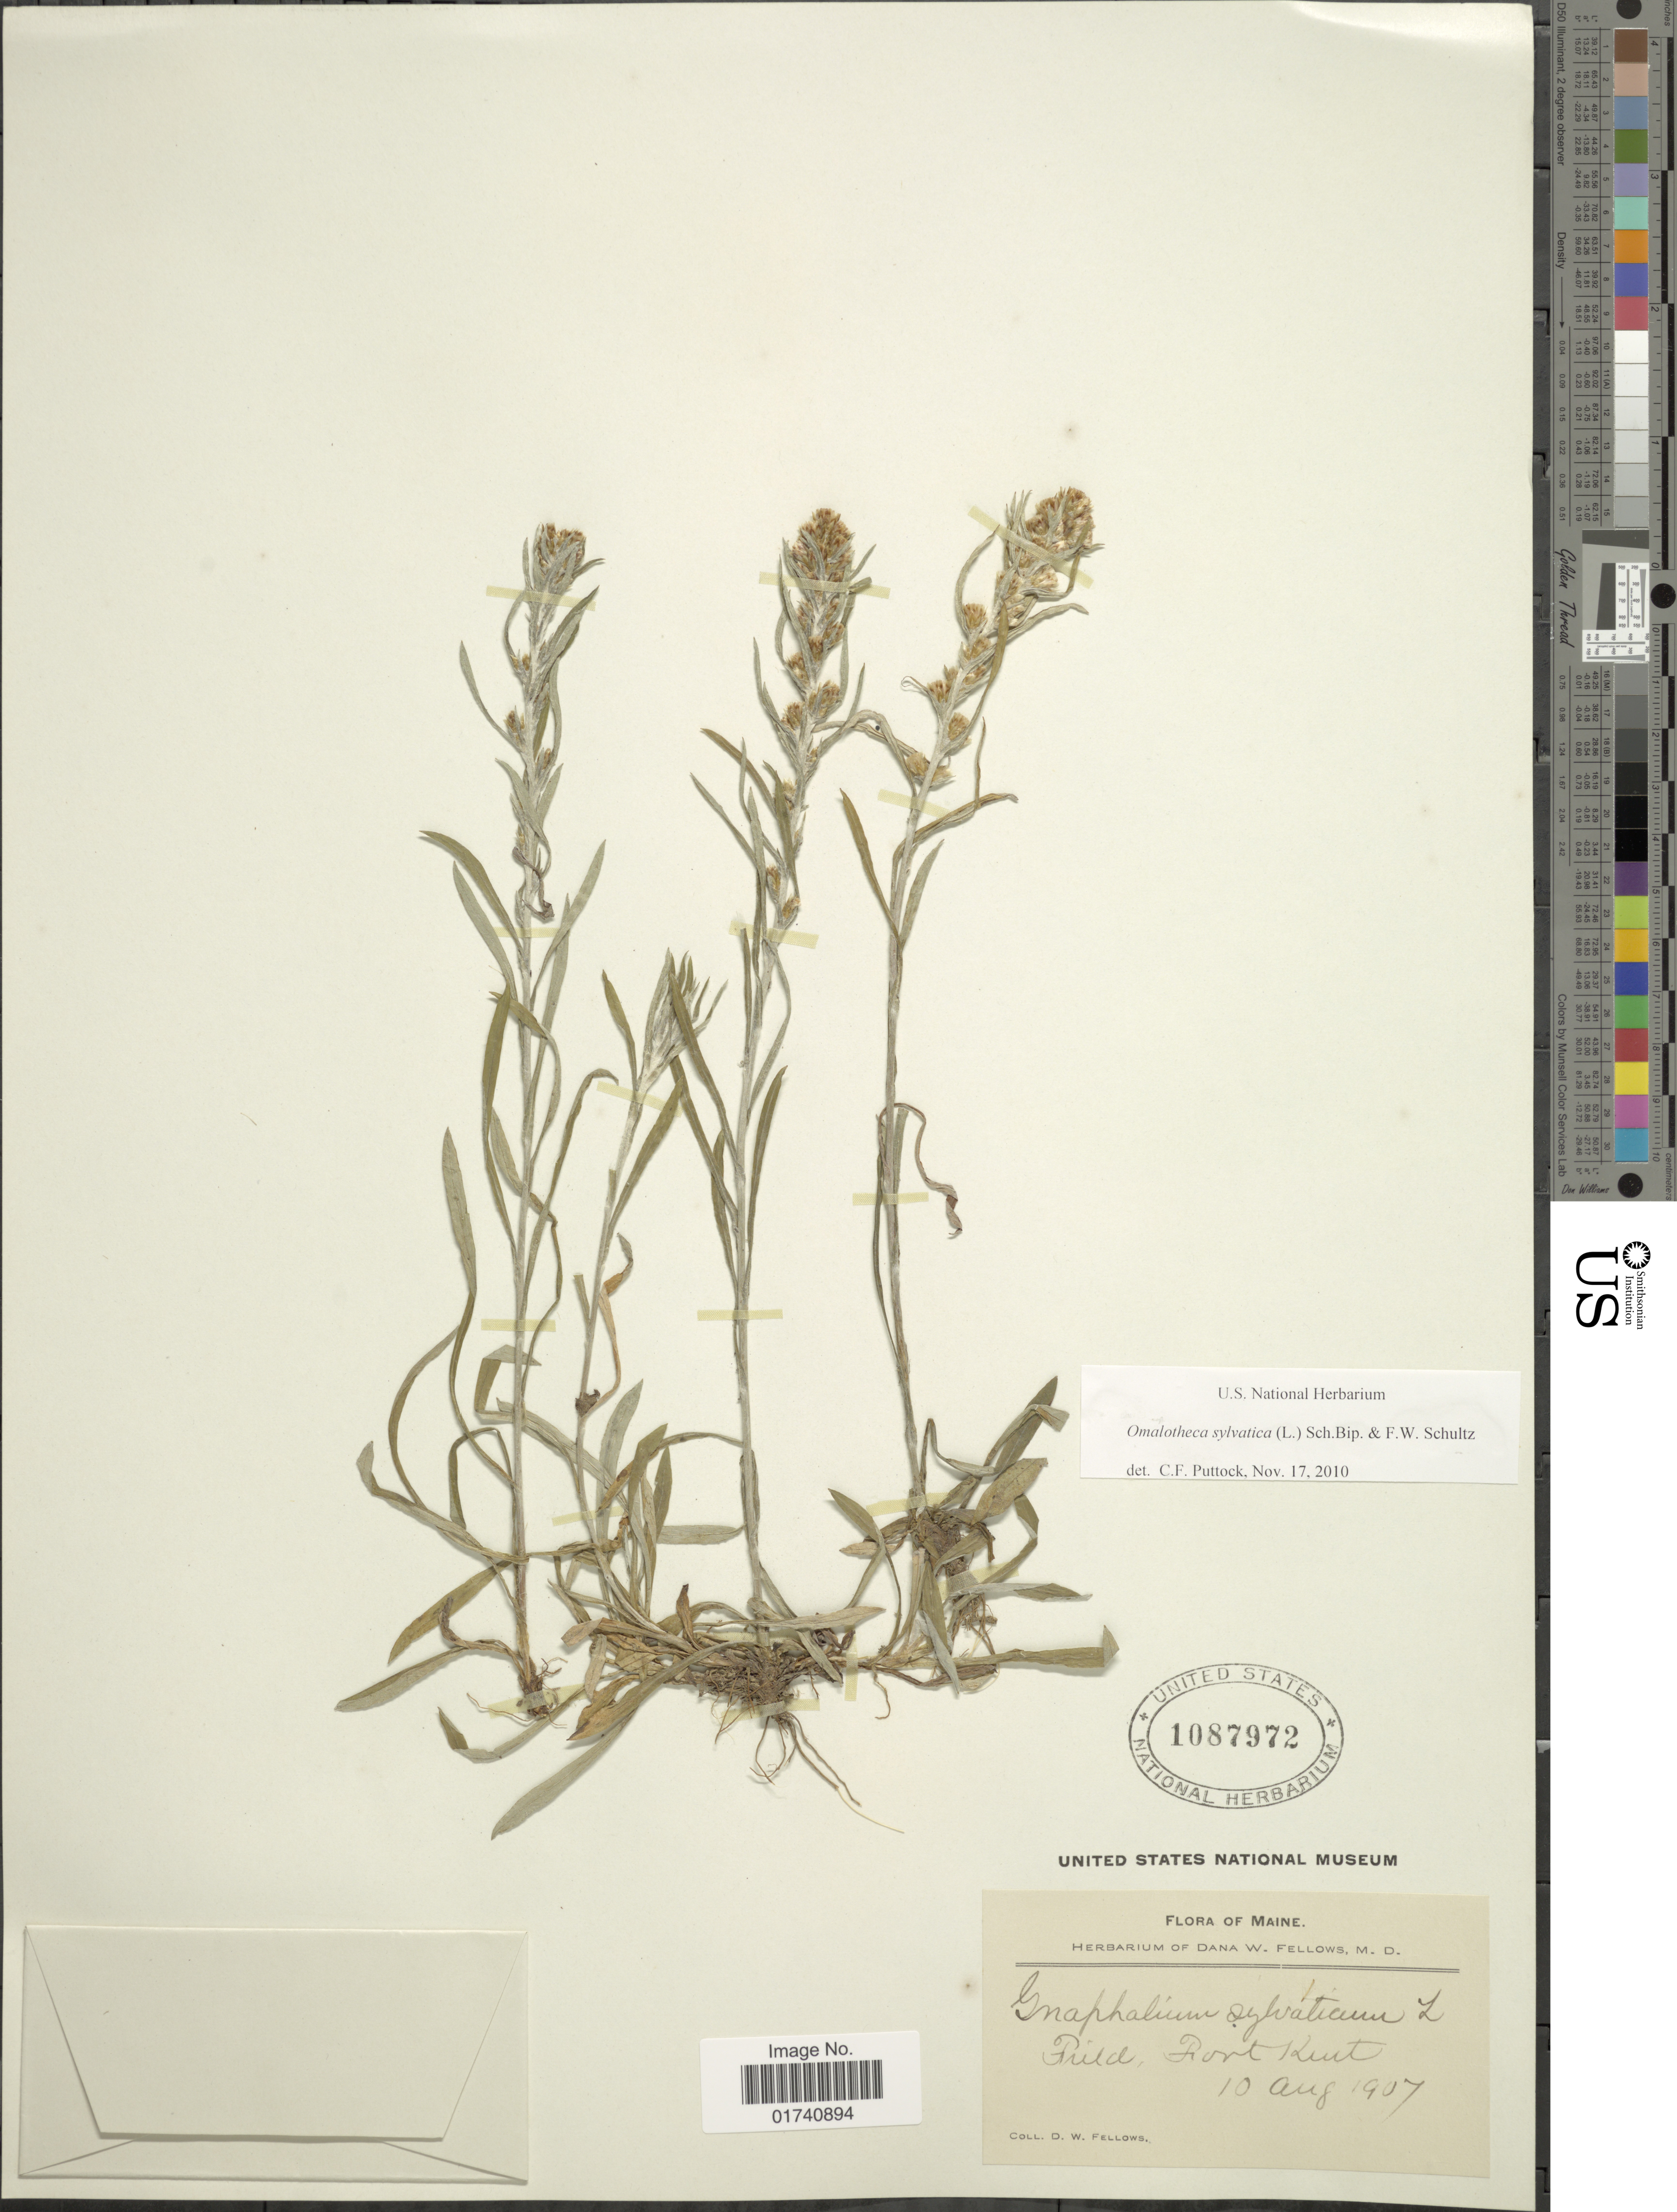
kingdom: Plantae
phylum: Tracheophyta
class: Magnoliopsida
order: Asterales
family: Asteraceae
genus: Omalotheca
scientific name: Omalotheca sylvatica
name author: (L.) Sch. Bip. & F.W. Schultz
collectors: D. W. Fellows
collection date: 1907-08-10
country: United States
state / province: Maine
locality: Field, Fort Kent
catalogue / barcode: US 1087972